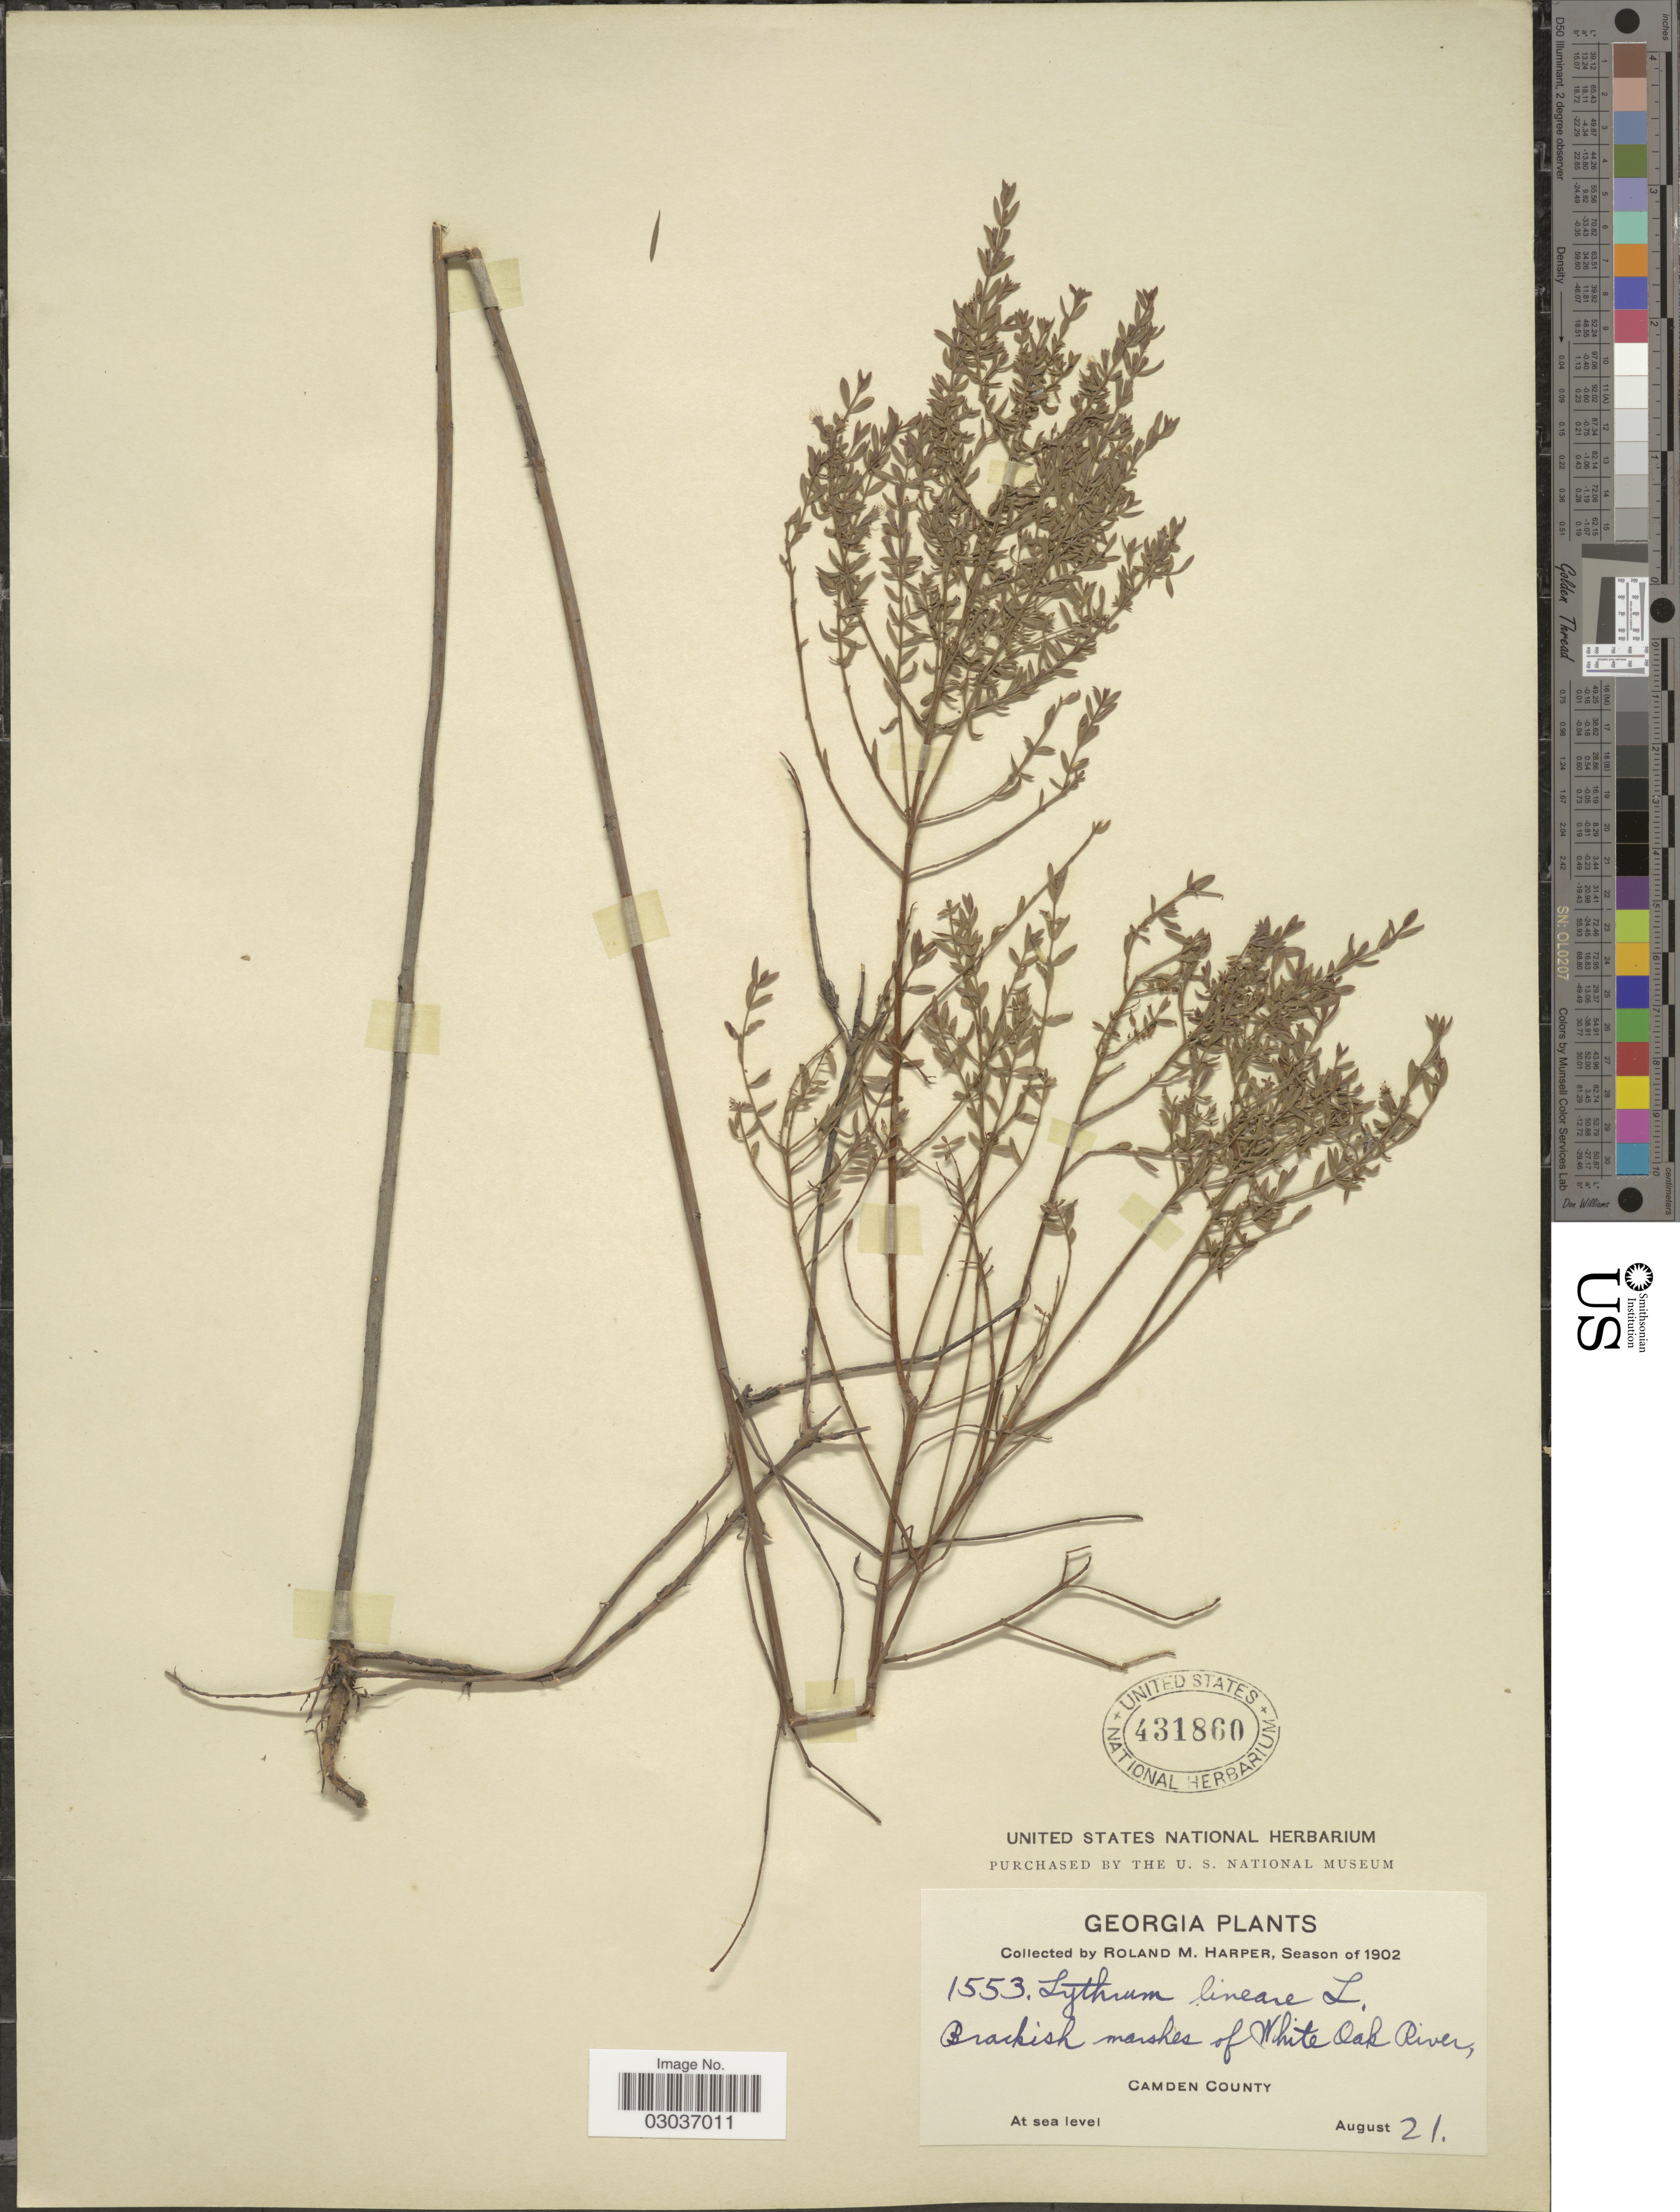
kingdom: Plantae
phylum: Tracheophyta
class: Magnoliopsida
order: Myrtales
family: Lythraceae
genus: Lythrum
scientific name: Lythrum lineare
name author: L.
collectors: R. Harper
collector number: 1553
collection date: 1902-08-21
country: United States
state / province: Georgia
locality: Brakish marshes of White Oak River, Camden County.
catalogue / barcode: US 431860